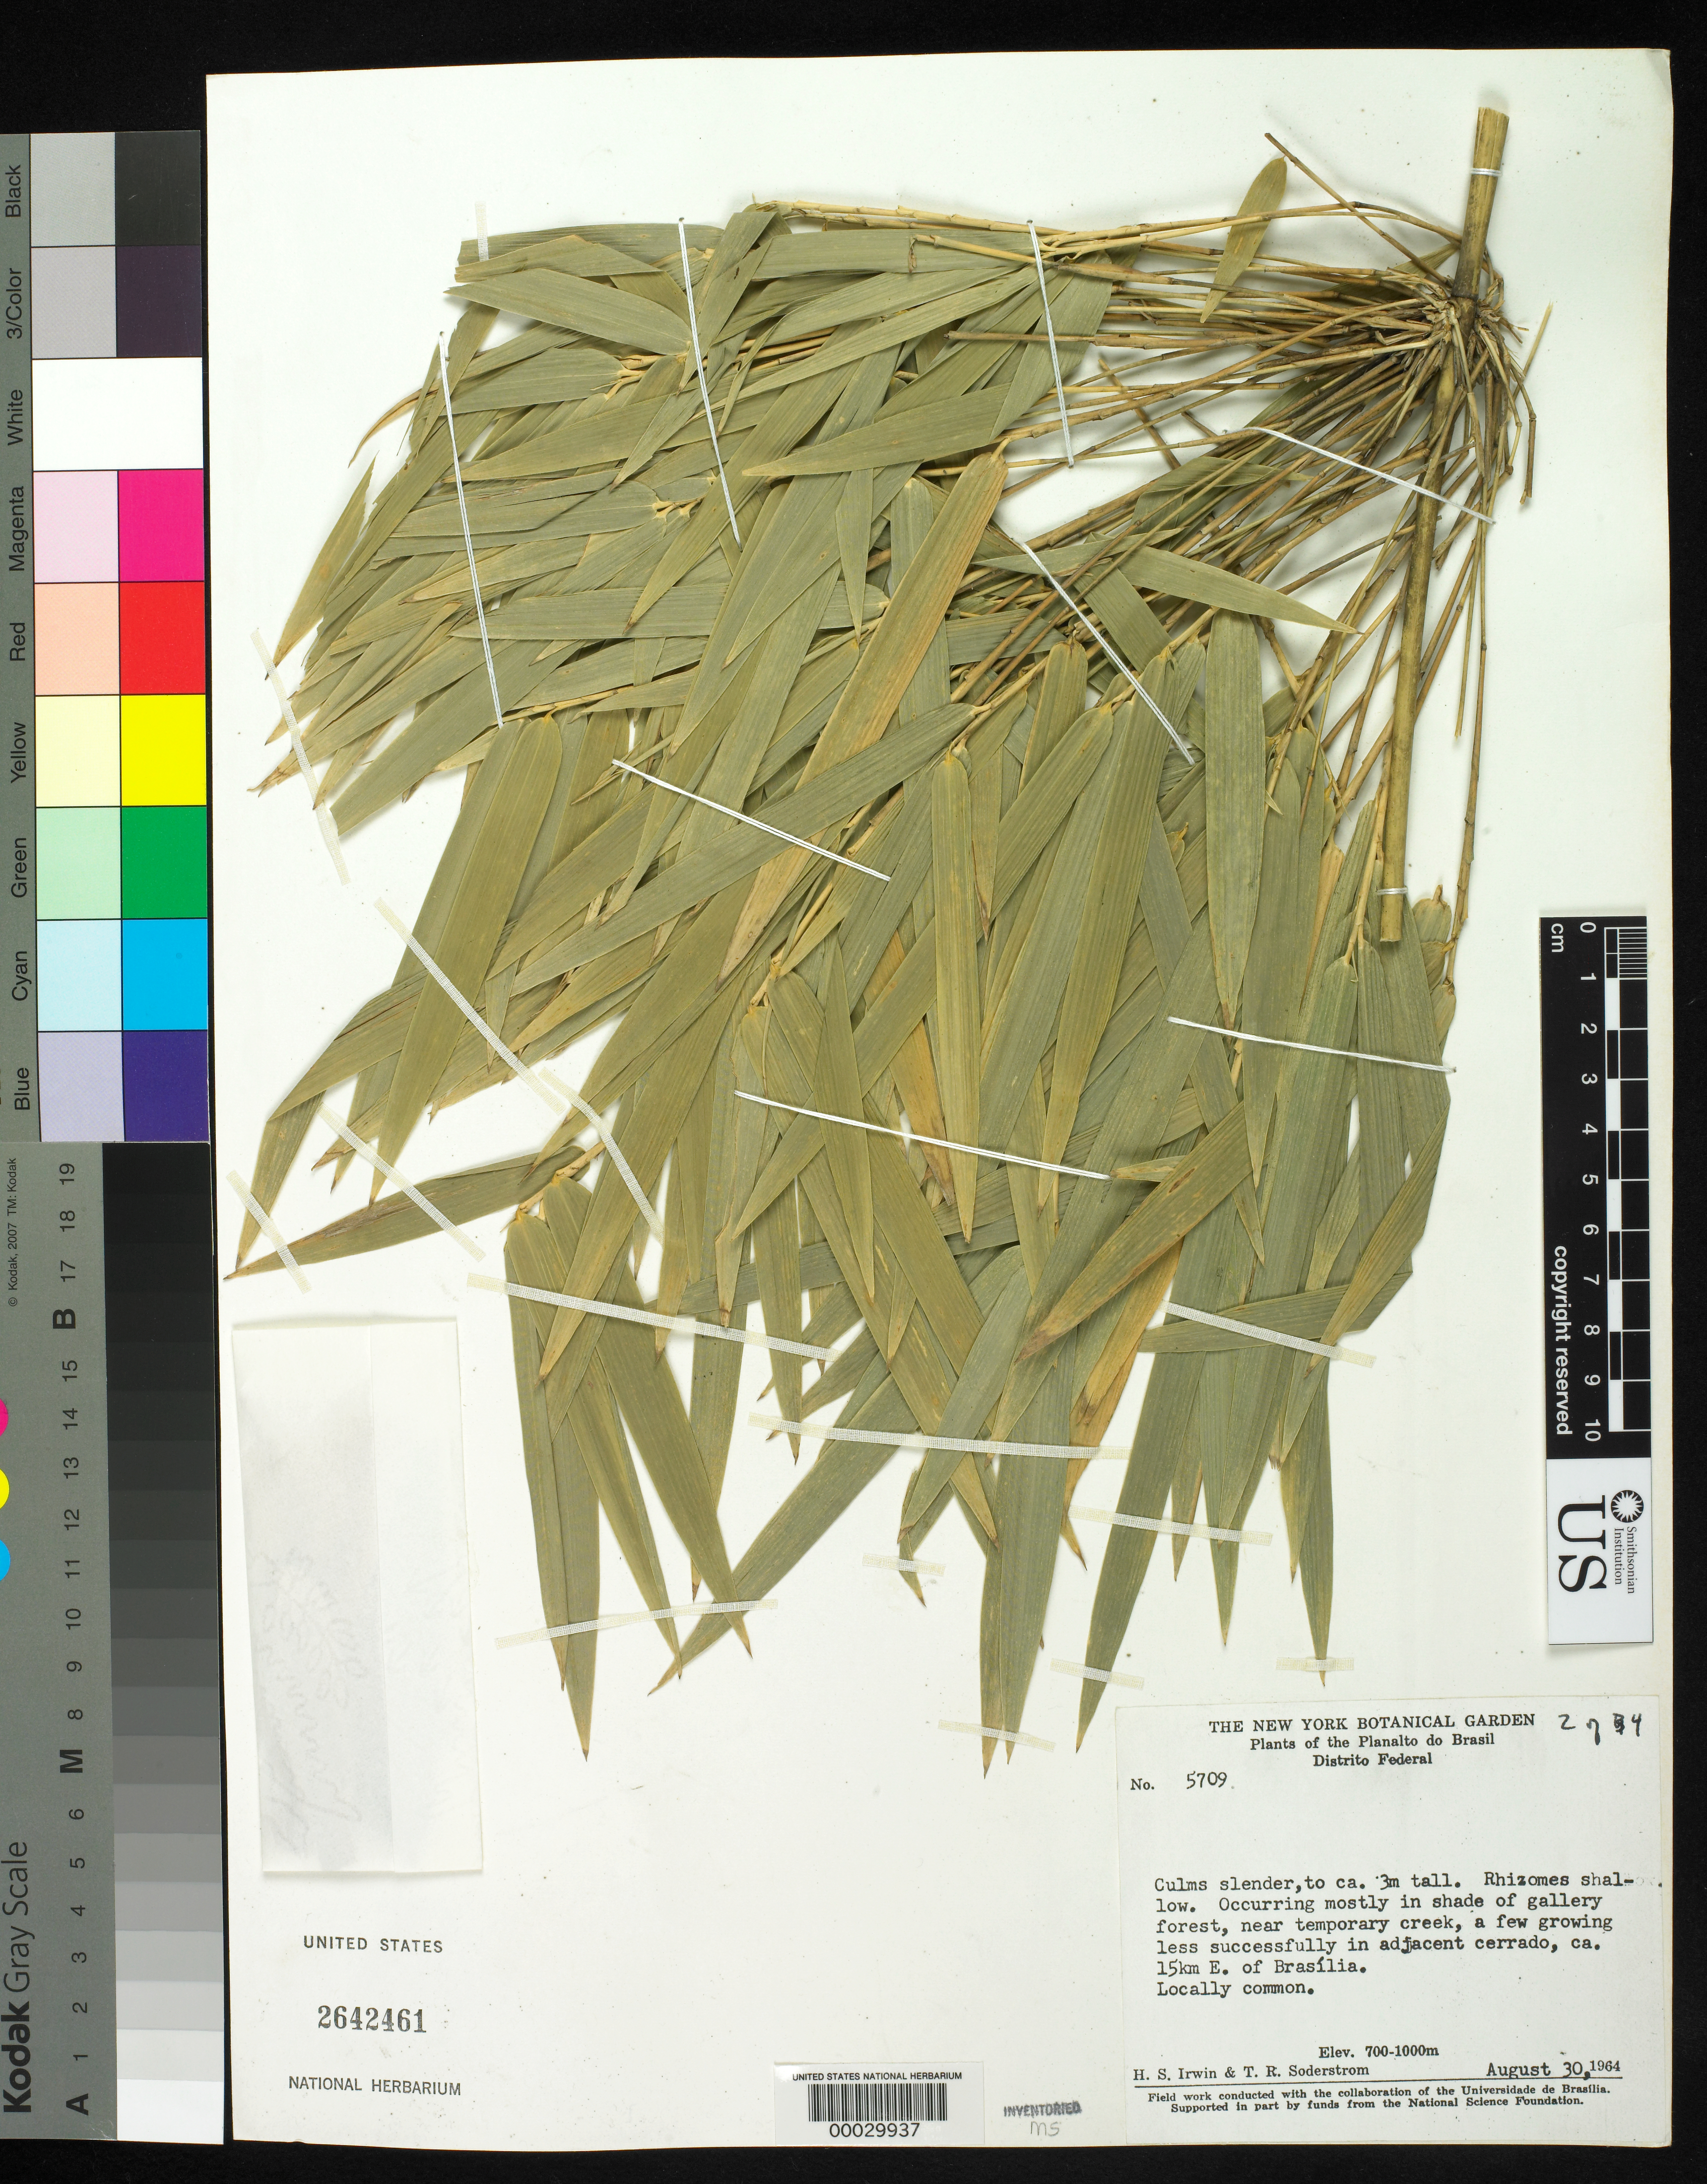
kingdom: Plantae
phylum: Tracheophyta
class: Liliopsida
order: Poales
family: Poaceae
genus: Actinocladum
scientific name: Actinocladum verticillatum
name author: (Nees) McClure ex Soderstr.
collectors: H. Irwin & T. R. Soderstrom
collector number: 5709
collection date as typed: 30 Aug 1964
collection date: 1964-08-30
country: Brazil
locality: Brasilia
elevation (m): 700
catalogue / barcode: US 2642461